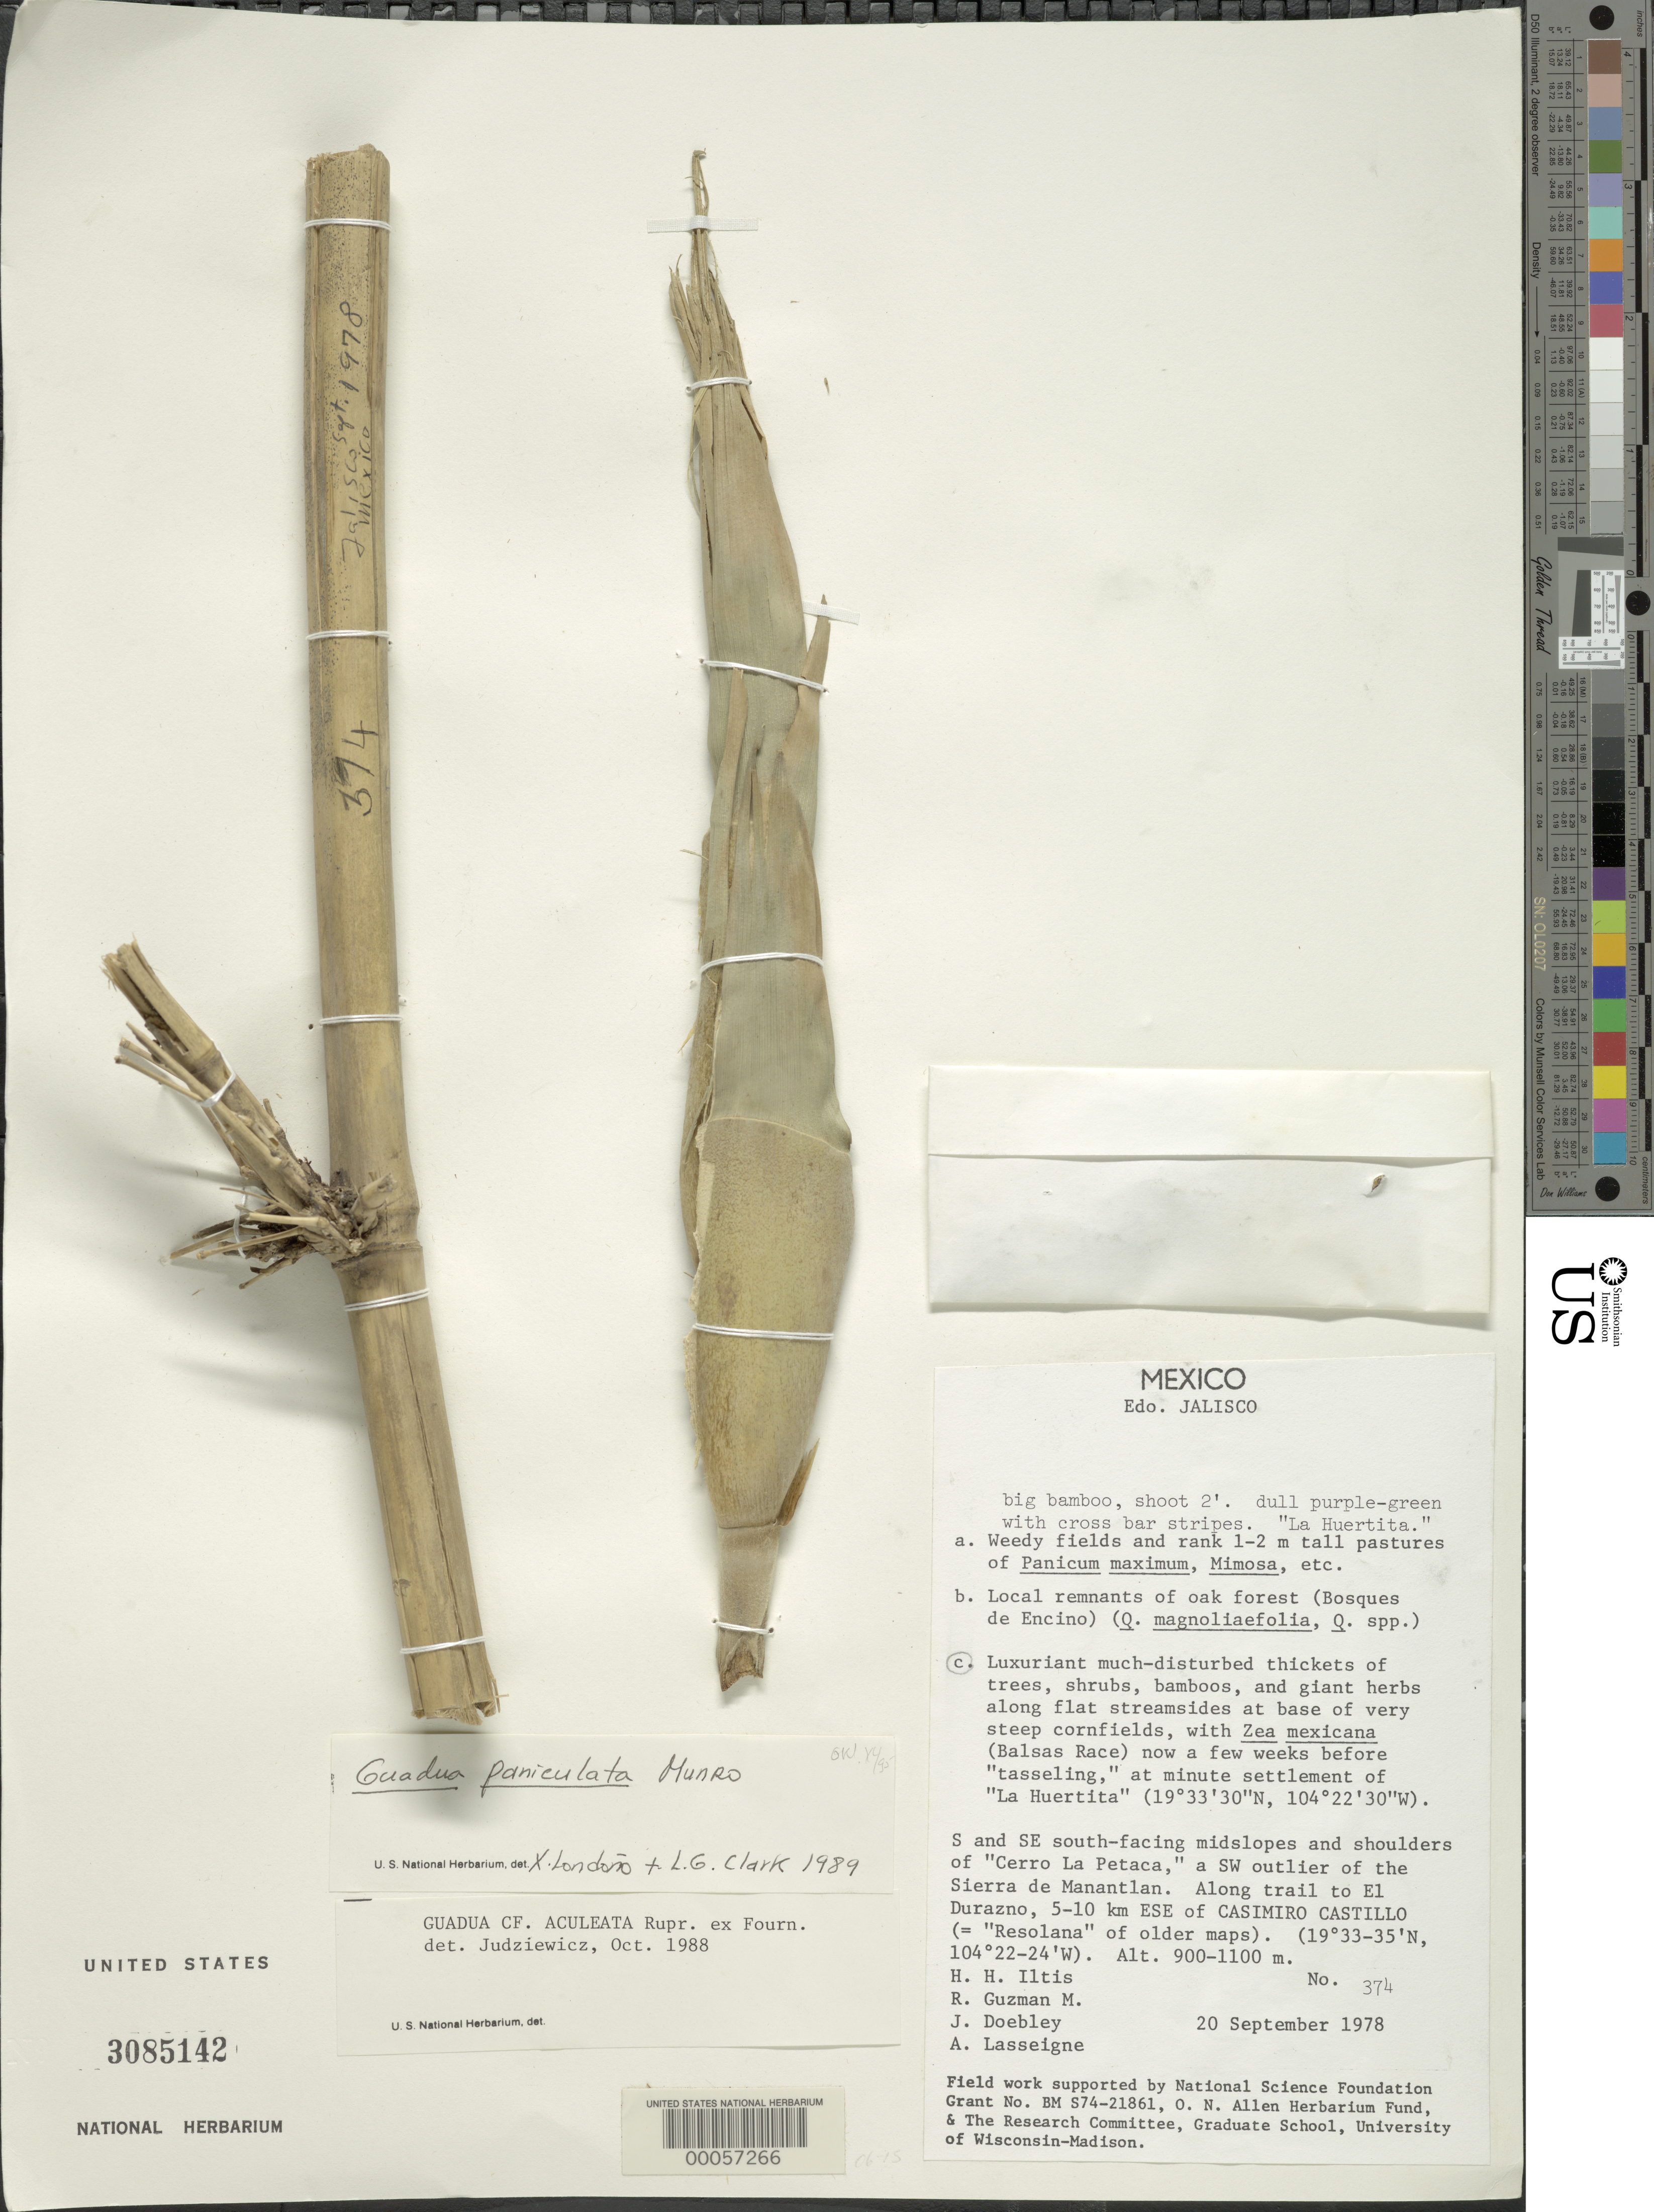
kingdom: Plantae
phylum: Tracheophyta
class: Liliopsida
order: Poales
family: Poaceae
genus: Guadua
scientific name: Guadua refracta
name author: Munro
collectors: H. H. Iltis, R. Guzman-M., J. F. Doebley & A. Lasseigne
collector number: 374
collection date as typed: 20 Sep 1978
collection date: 1978-09-20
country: Mexico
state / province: Jalisco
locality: Casimiro Castillo (=Resolana), SSE of Cerro la Petaca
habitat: S and se s facing midslopes and shoulders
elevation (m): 900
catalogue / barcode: US 3085142